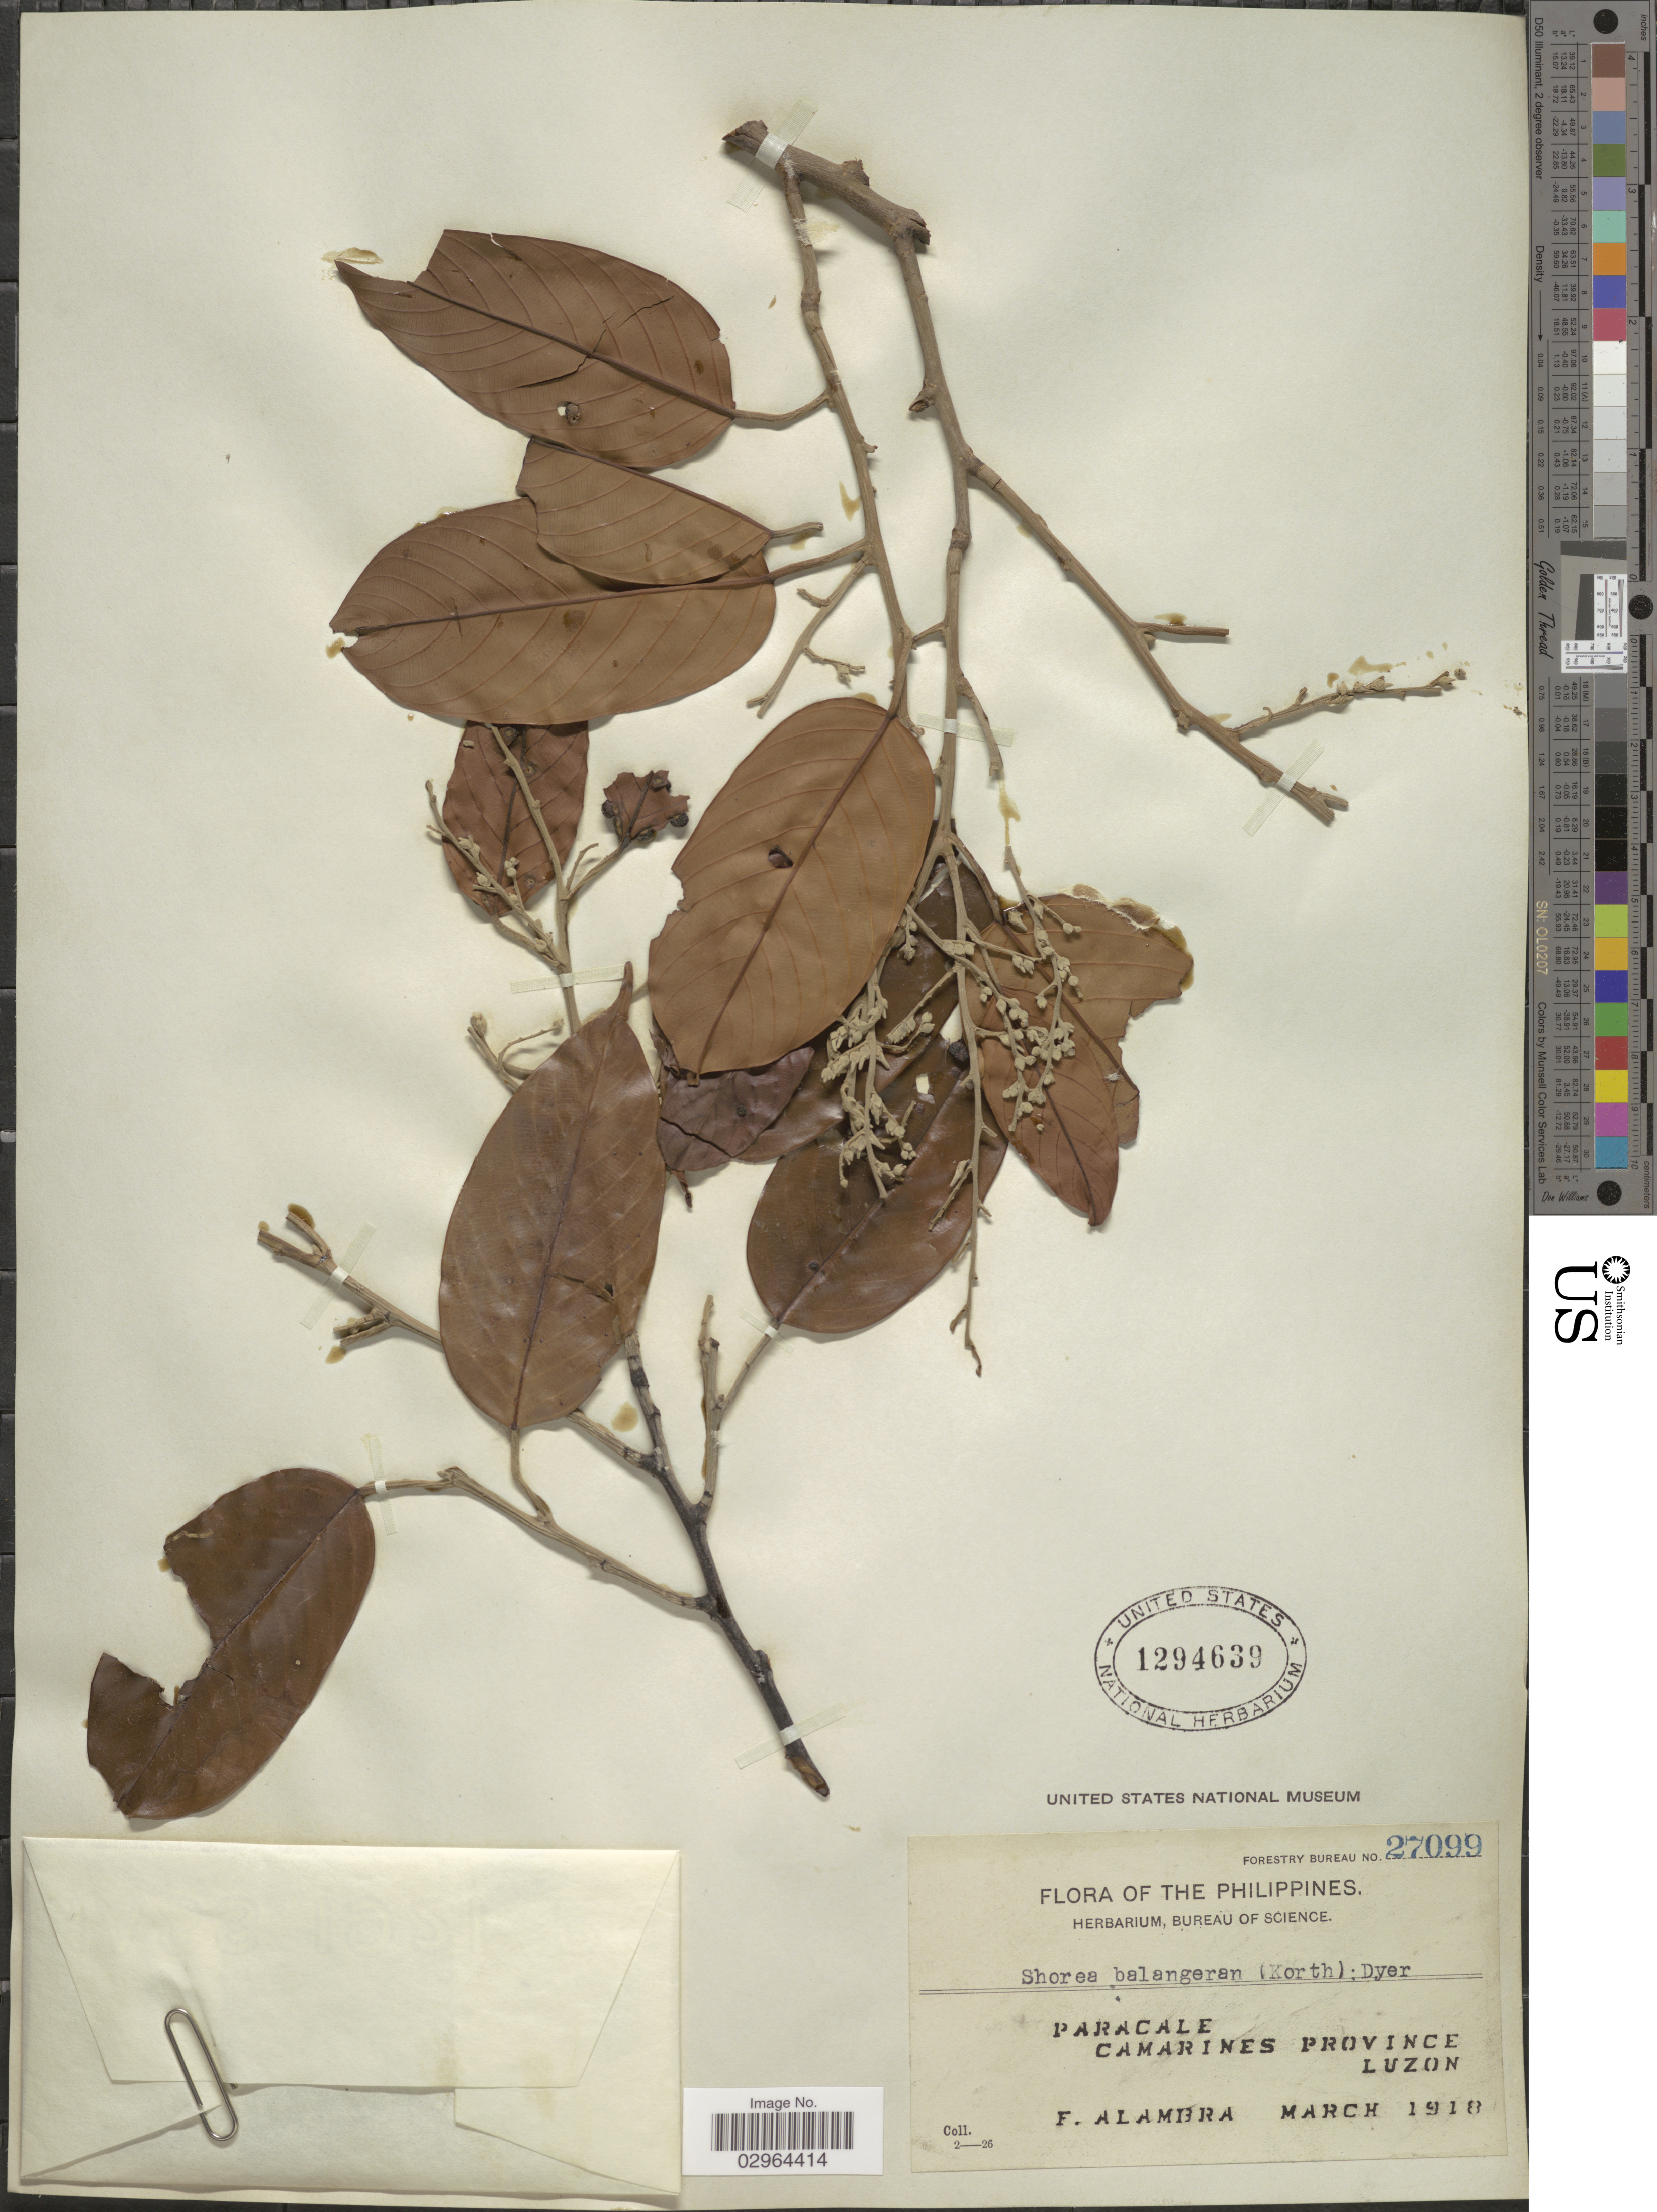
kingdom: Plantae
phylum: Tracheophyta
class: Magnoliopsida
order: Malvales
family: Dipterocarpaceae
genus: Shorea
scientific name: Shorea astylosa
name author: Foxw.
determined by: Strong, Mark T., (BOT), Smithsonian Institution - National Museum of Natural History (UNITED STATES)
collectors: F. Alambra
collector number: Forestry Bureau 27099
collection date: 1918-03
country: Philippines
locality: Paracale, Camarines Province, Luzon.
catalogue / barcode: US 1294639